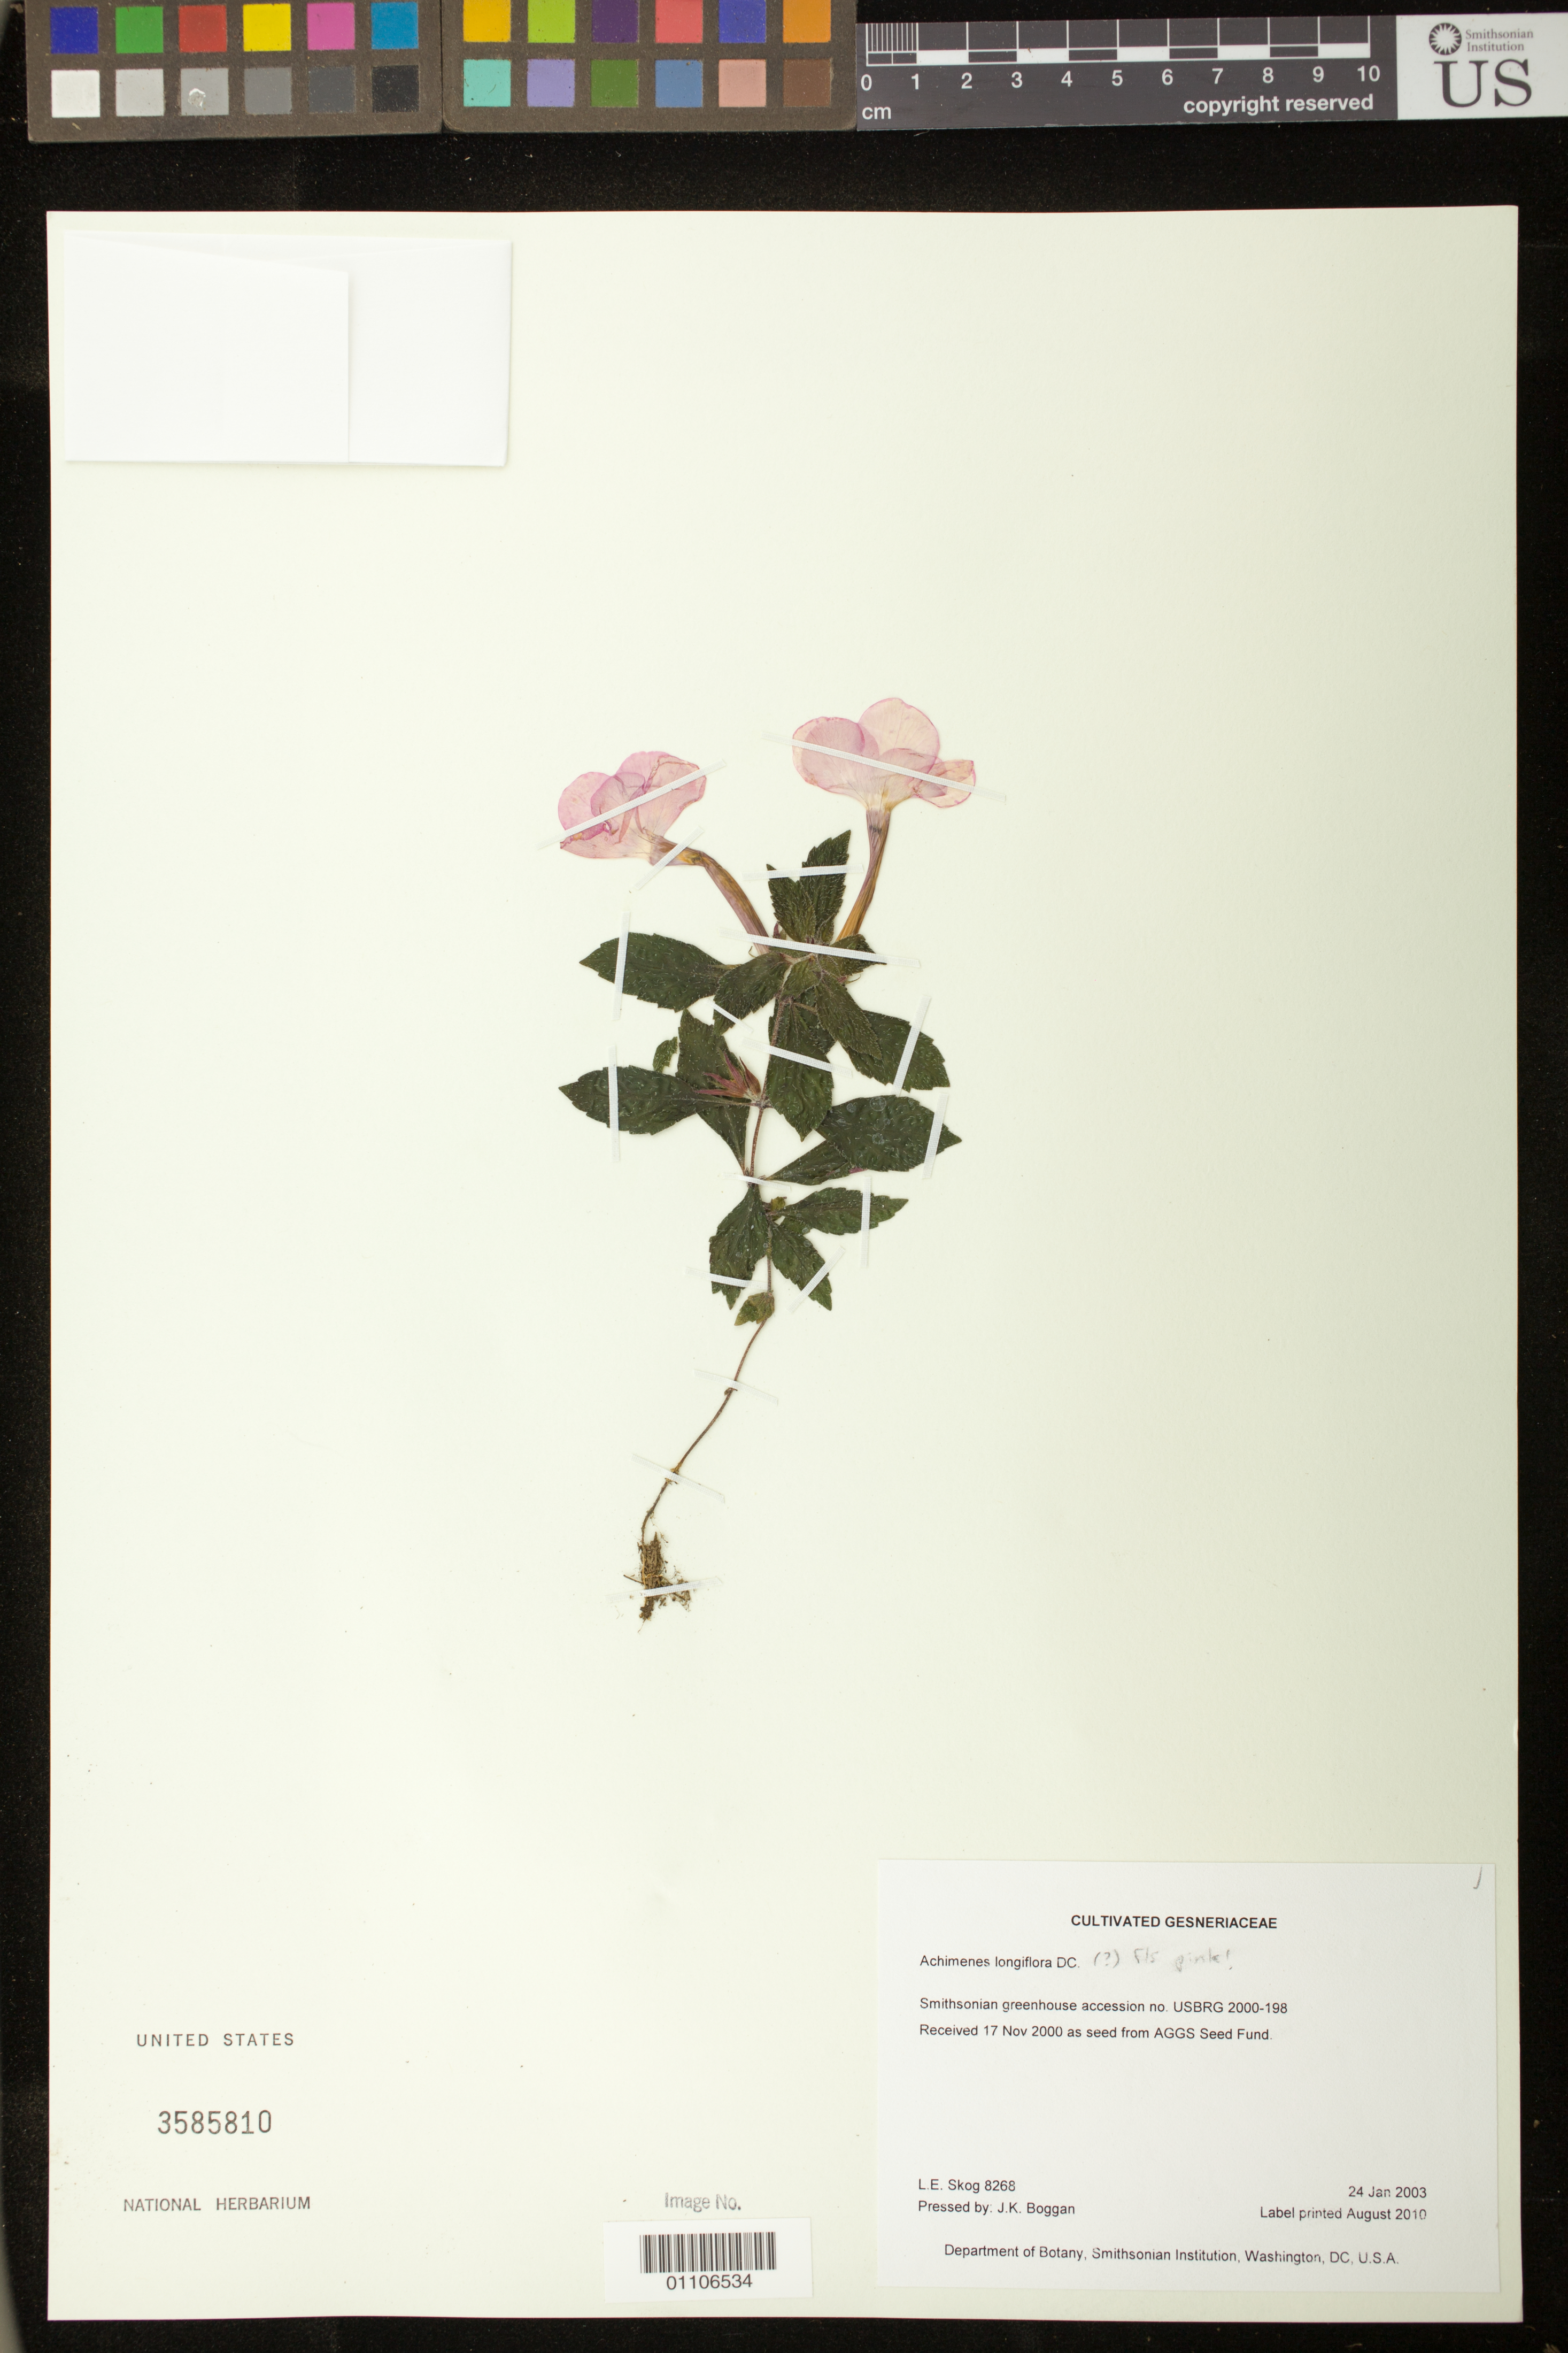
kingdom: Plantae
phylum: Tracheophyta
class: Magnoliopsida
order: Lamiales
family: Gesneriaceae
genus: Achimenes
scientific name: Achimenes longiflora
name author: DC.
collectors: L. E. Skog & J. K. Boggan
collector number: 8268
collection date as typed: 24 Jan 2003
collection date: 2003-01-24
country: United States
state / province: District of Columbia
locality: Department of Botany, Smithsonian Institution, Washington, DC, U.S.A.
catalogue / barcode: US 3585810